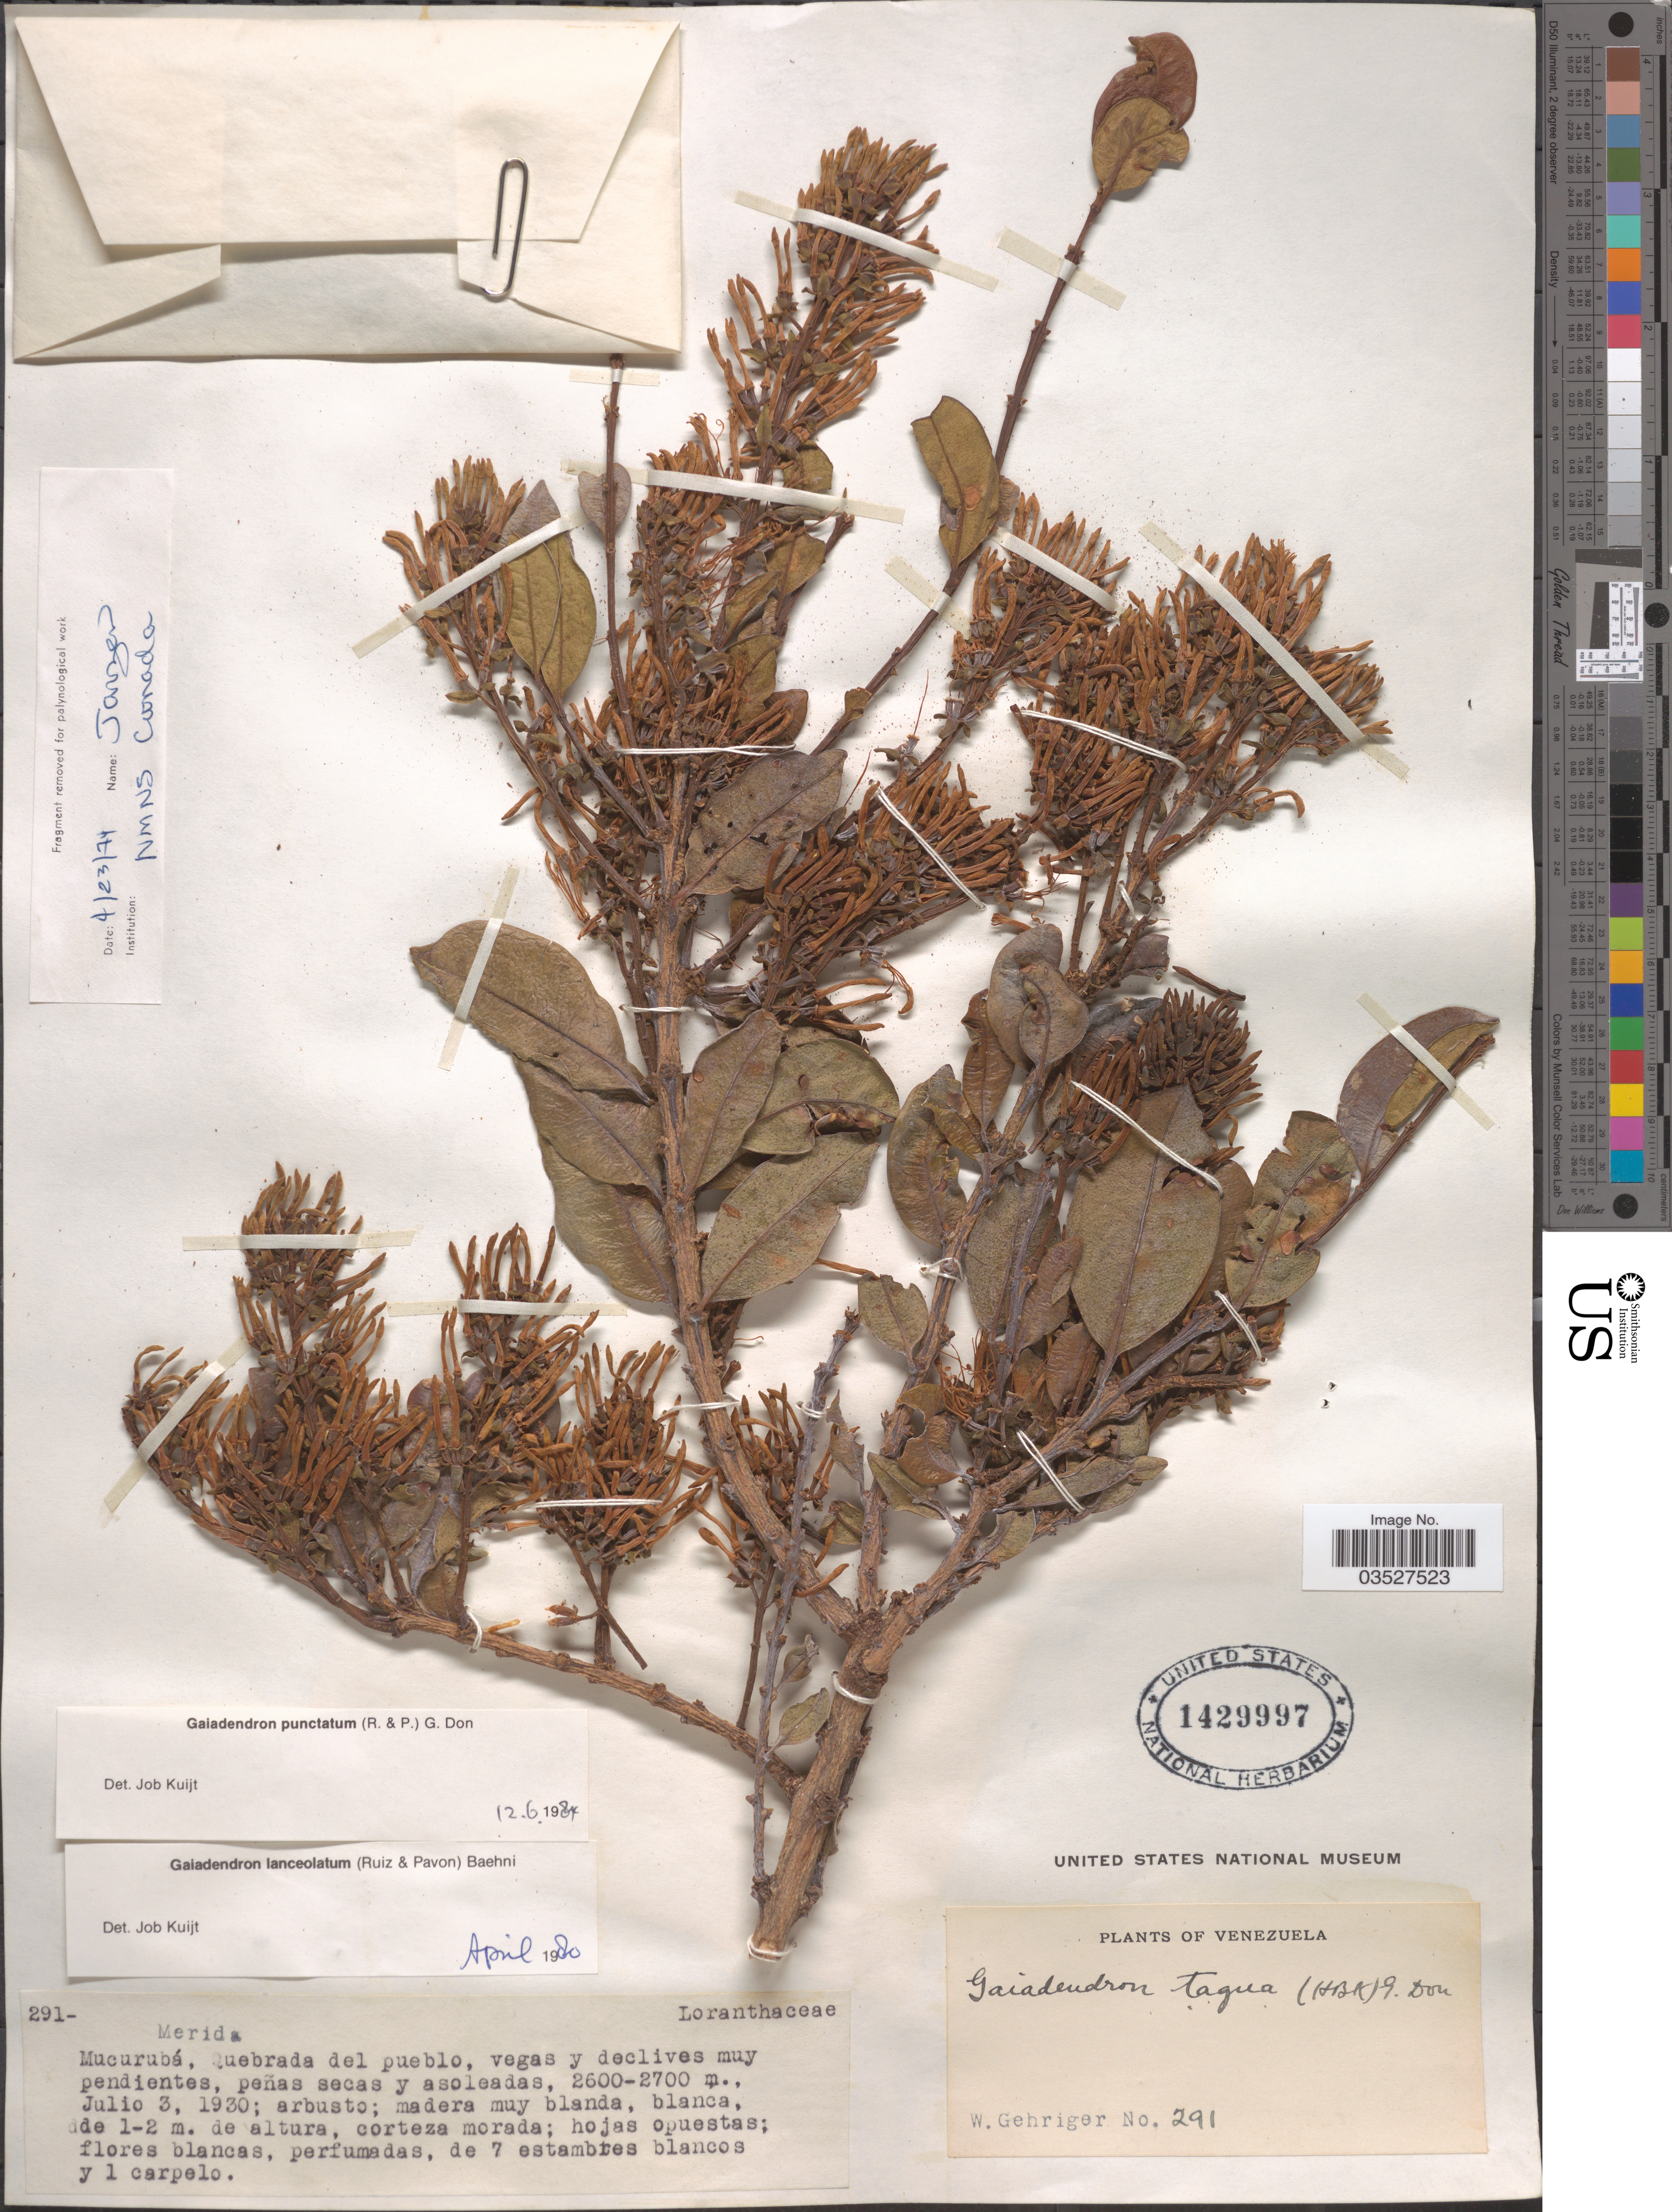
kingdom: Plantae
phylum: Tracheophyta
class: Magnoliopsida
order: Santalales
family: Loranthaceae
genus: Gaiadendron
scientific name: Gaiadendron punctatum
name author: (Ruiz & Pav.) G. Don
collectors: W. Gehriger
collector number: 291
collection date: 1930-07-03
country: Venezuela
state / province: Mérida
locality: Mucurubá, Quebrada del pueblo.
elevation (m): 2600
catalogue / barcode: US 1429997